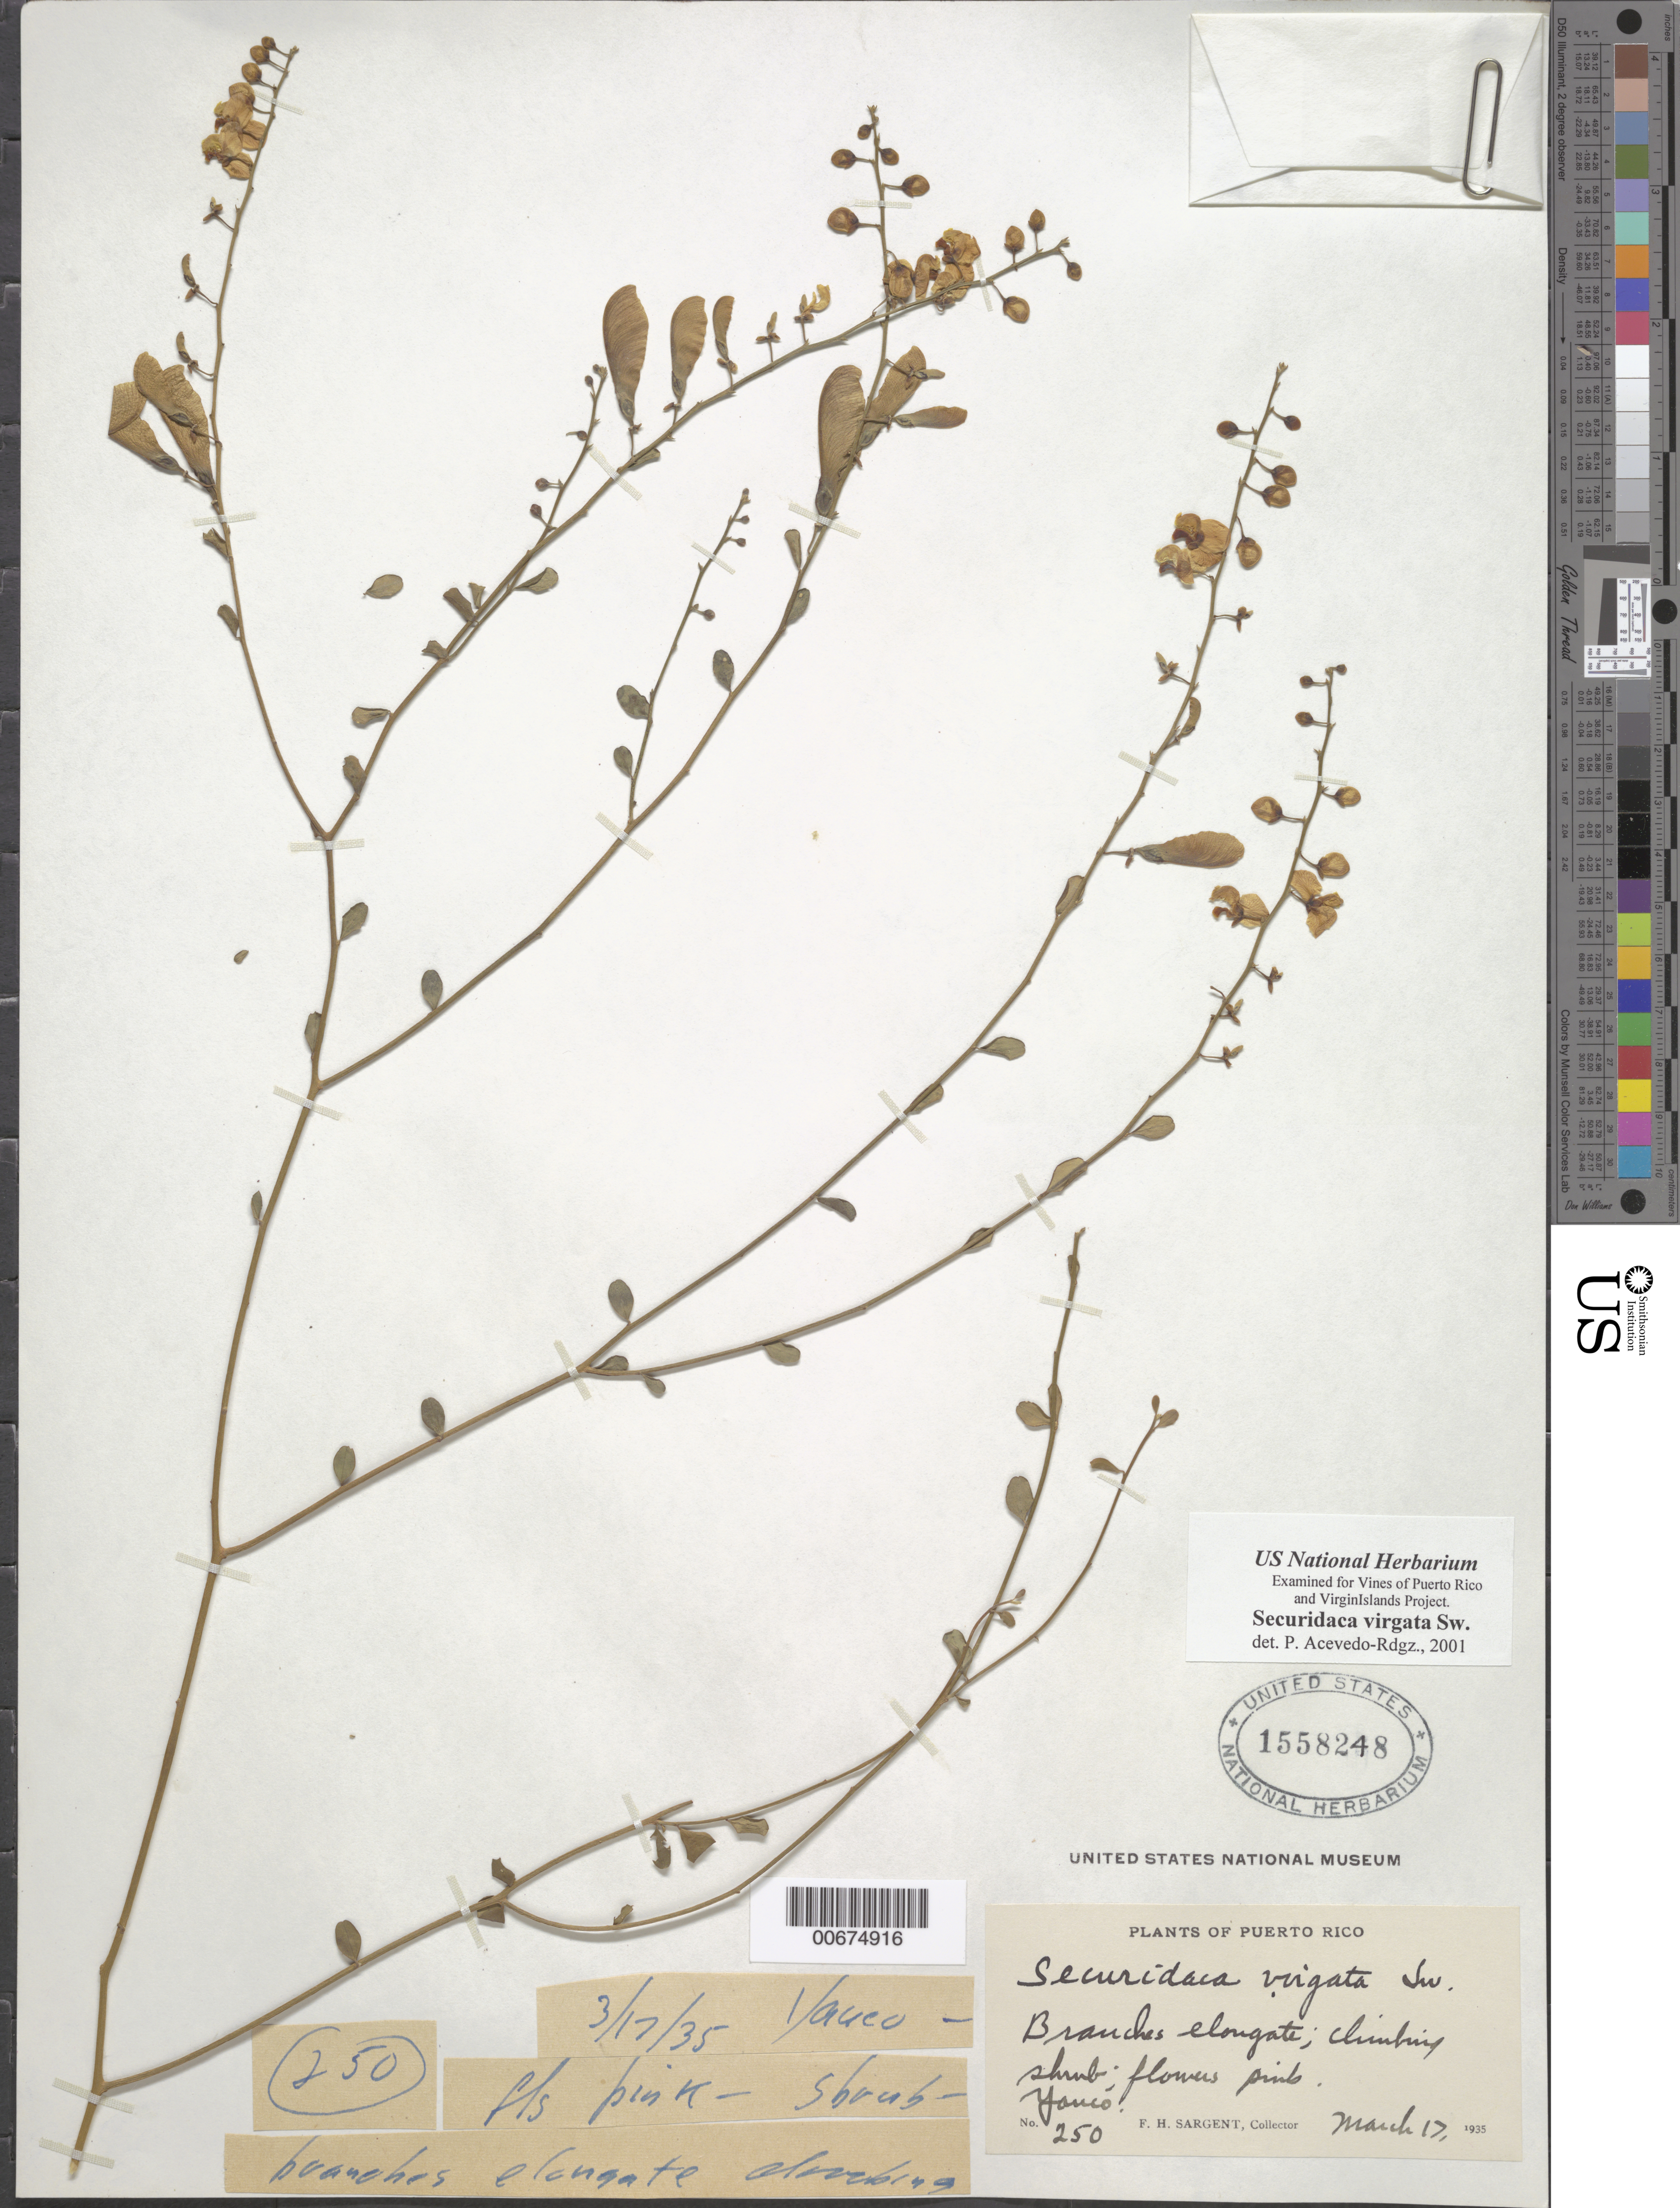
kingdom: Plantae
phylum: Tracheophyta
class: Magnoliopsida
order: Fabales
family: Polygalaceae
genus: Securidaca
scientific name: Securidaca virgata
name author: Sw.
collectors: F. H. Sargent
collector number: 250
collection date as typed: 17 Mar 1935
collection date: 1935-03-17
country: Puerto Rico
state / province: Yauco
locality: Yauco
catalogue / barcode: US 1558248